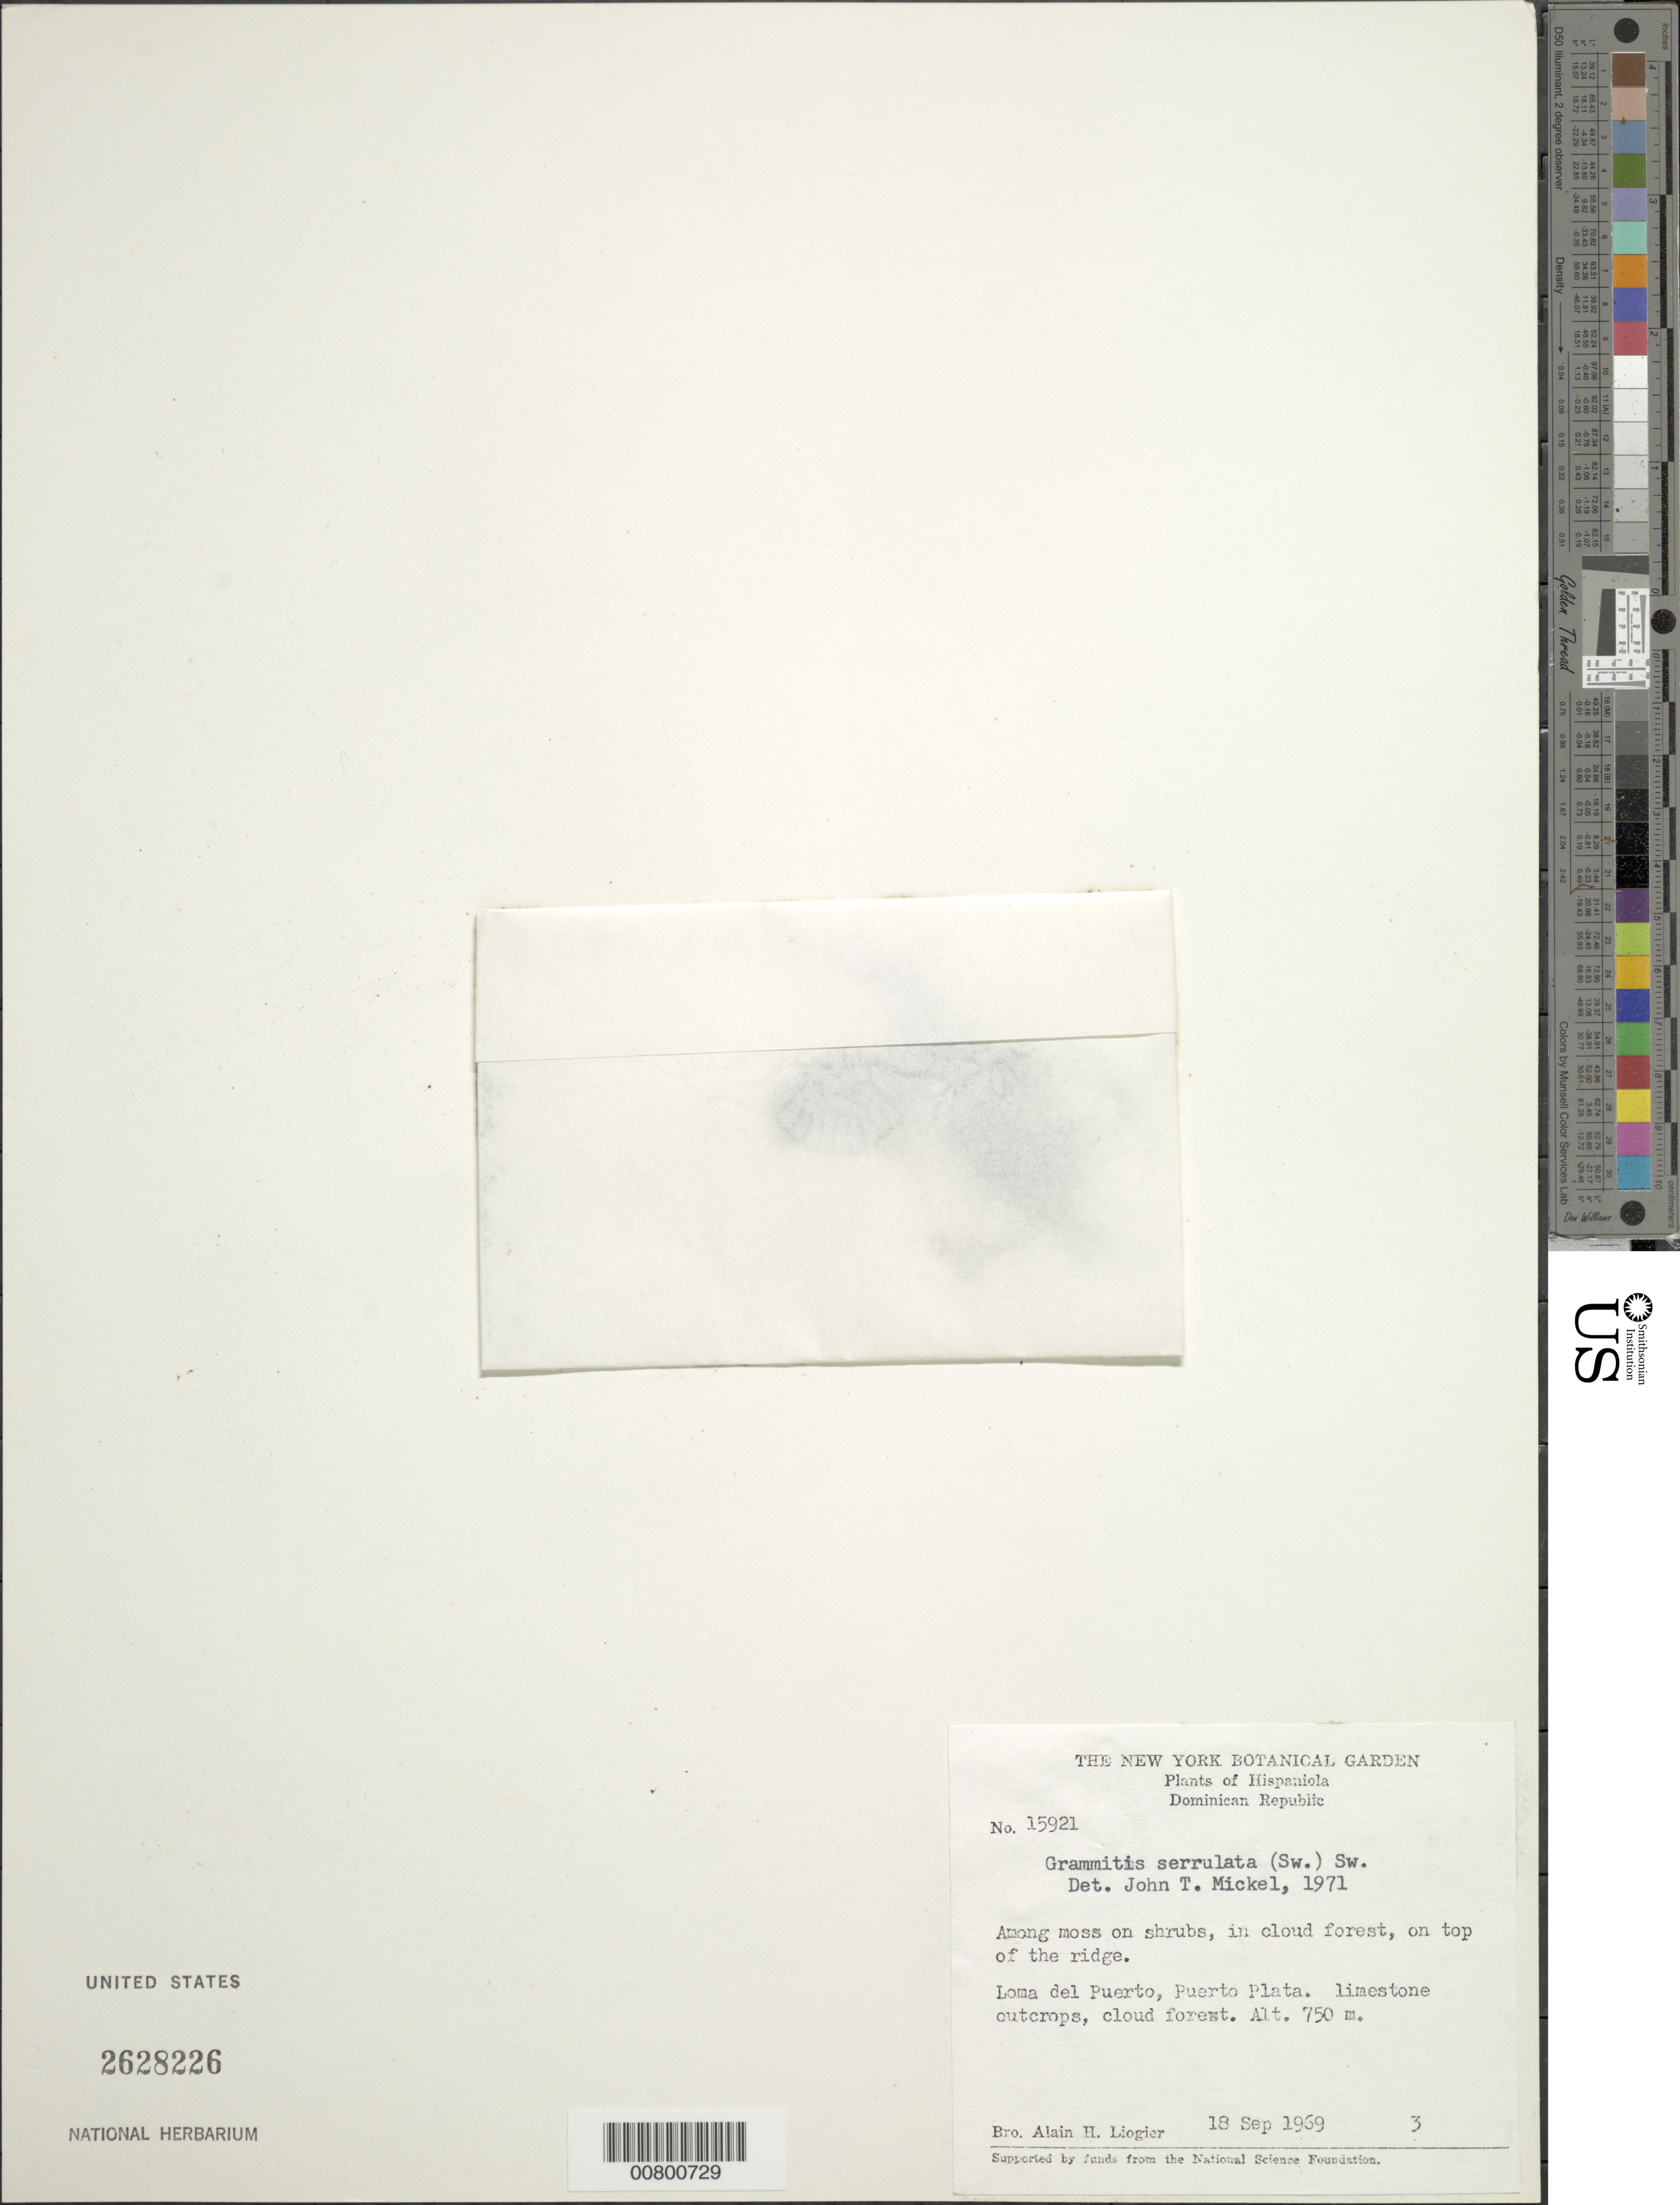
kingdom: Plantae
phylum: Tracheophyta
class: Polypodiopsida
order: Polypodiales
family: Polypodiaceae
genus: Cochlidium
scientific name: Cochlidium serrulatum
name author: (Sw.) L.E. Bishop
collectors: A. H. Liogier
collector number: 15921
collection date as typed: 18 Sep 1969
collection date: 1969-09-18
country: Dominican Republic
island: Hispaniola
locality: Loma del Puerto, Puerto Plata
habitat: Limeston outcrops, cloud forest, among moss on shrubs, top of ridge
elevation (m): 750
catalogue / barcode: US 2628226